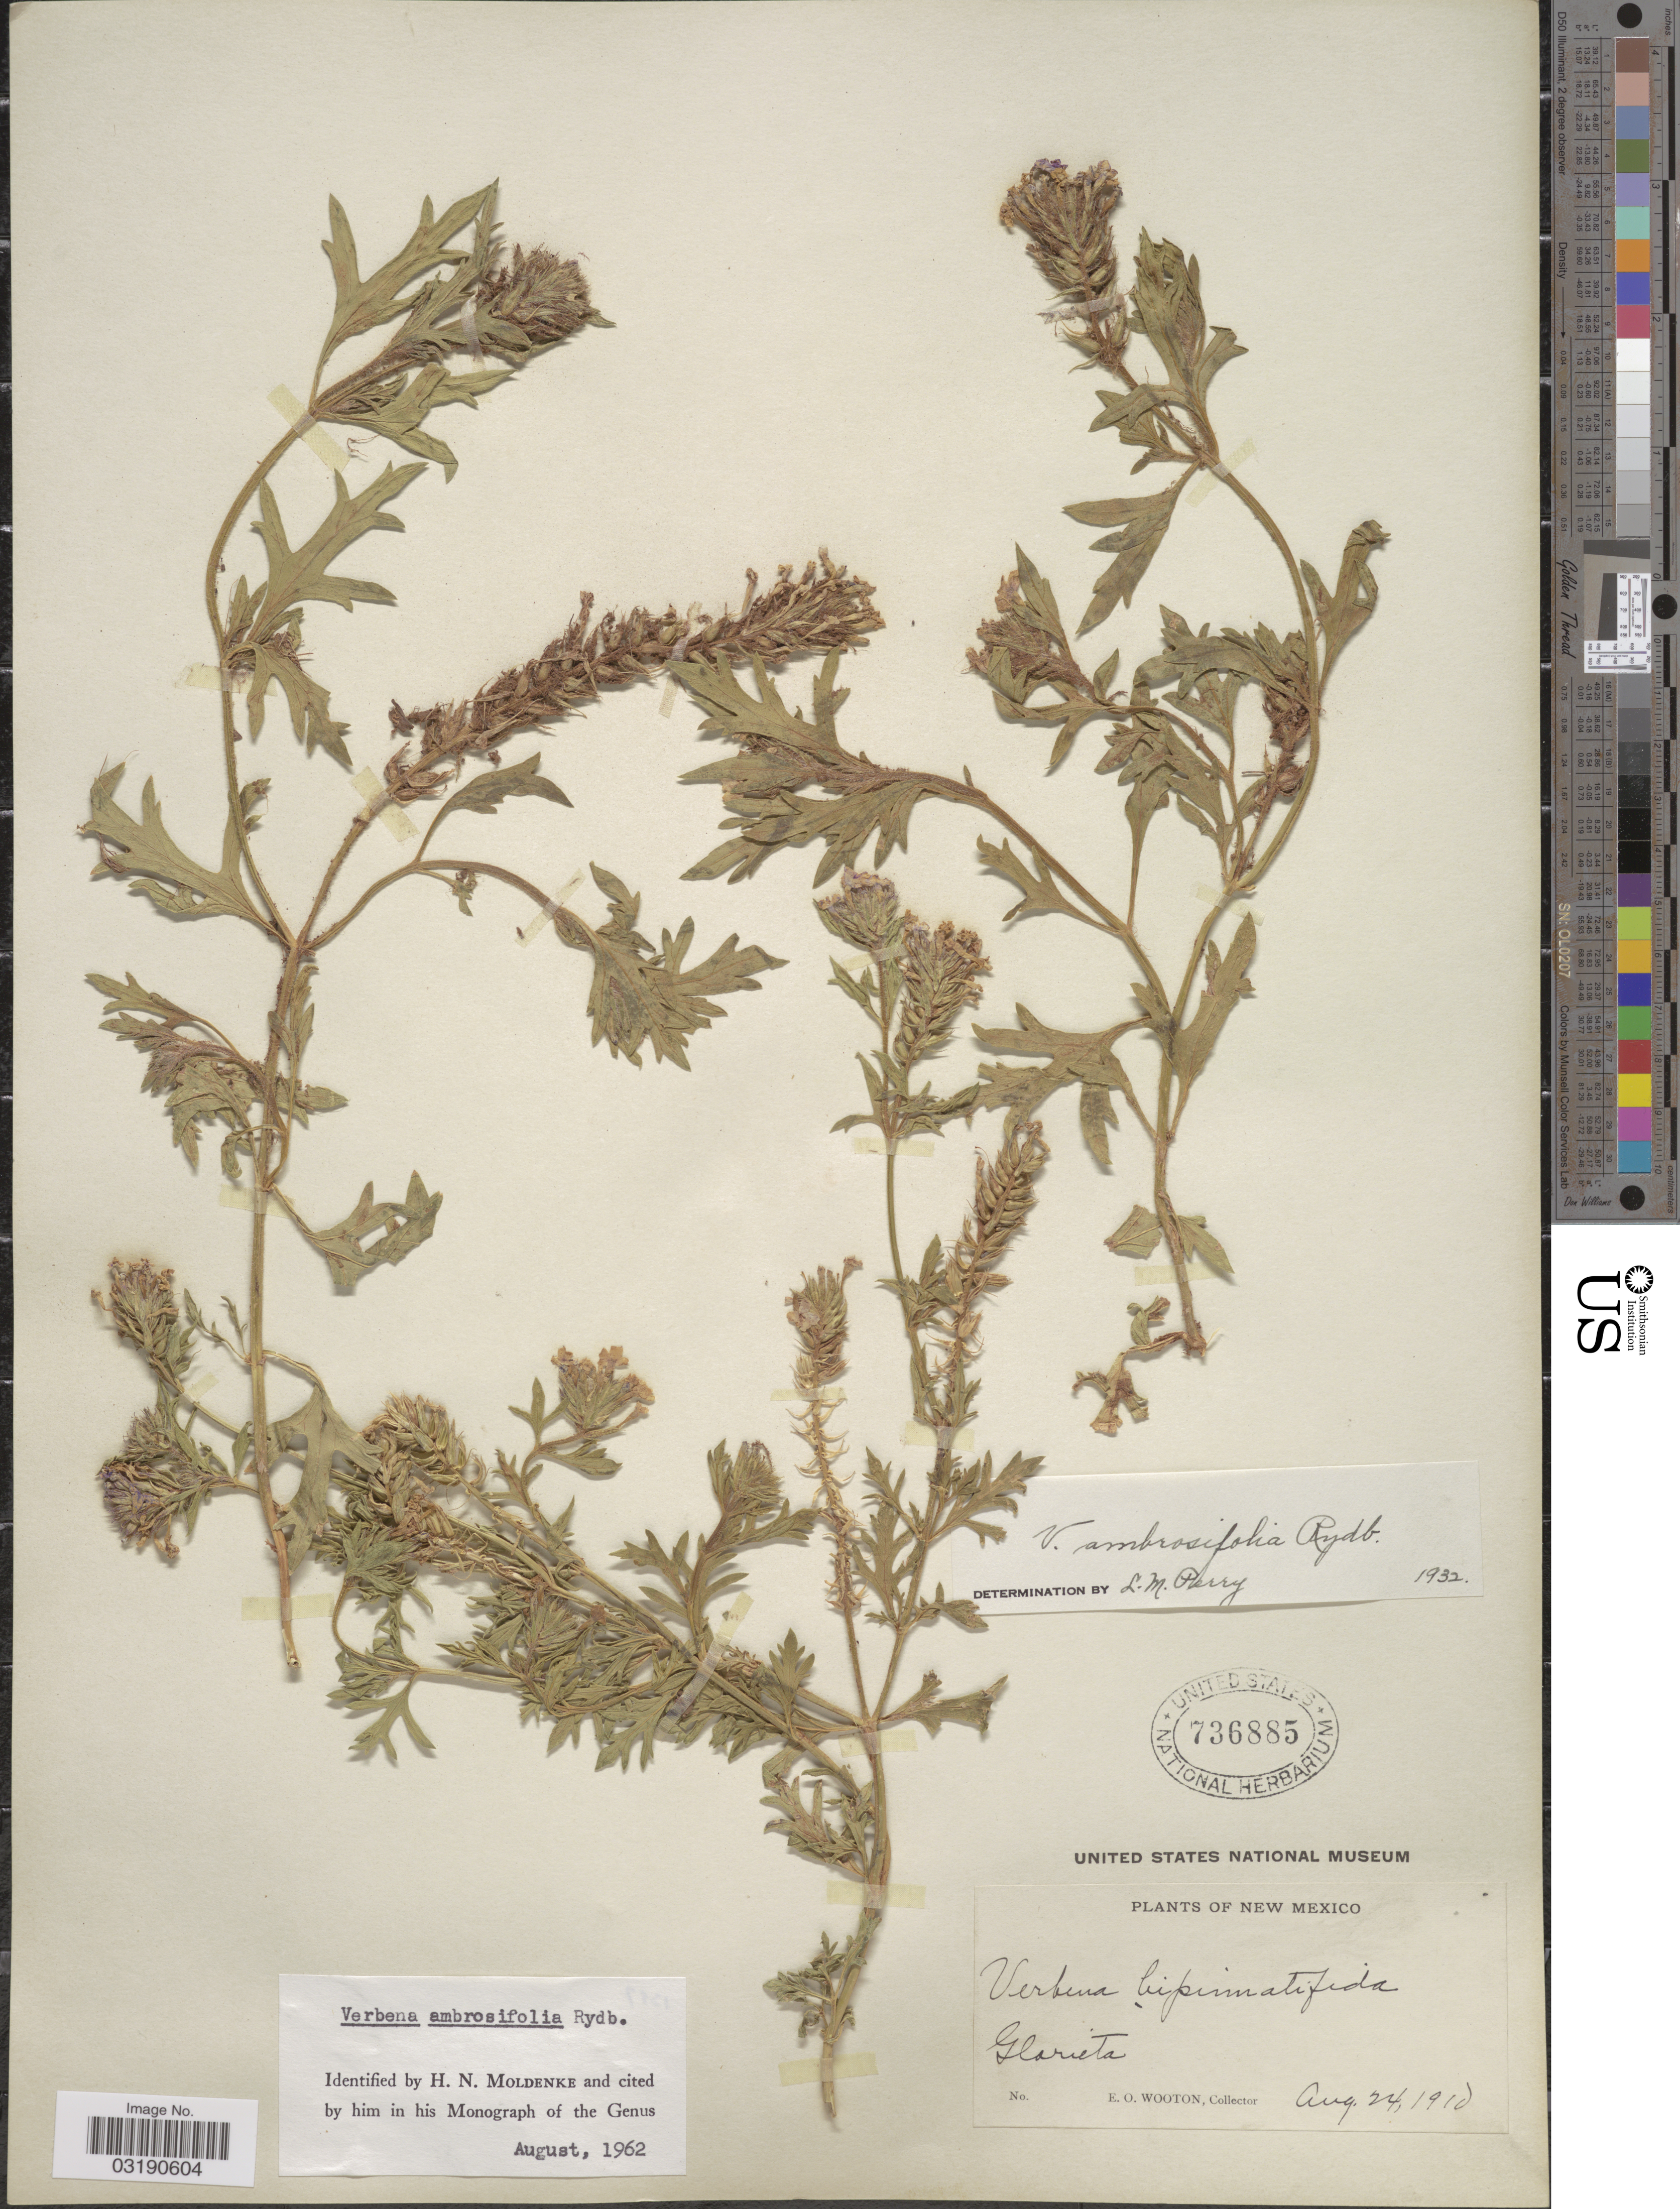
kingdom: Plantae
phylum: Tracheophyta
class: Magnoliopsida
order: Lamiales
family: Verbenaceae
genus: Verbena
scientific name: Verbena ambrosiifolia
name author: Rydb. ex Small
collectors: E. O. Wooton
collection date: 1910-08-24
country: United States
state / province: New Mexico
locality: Glarieta.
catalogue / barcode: US 736885